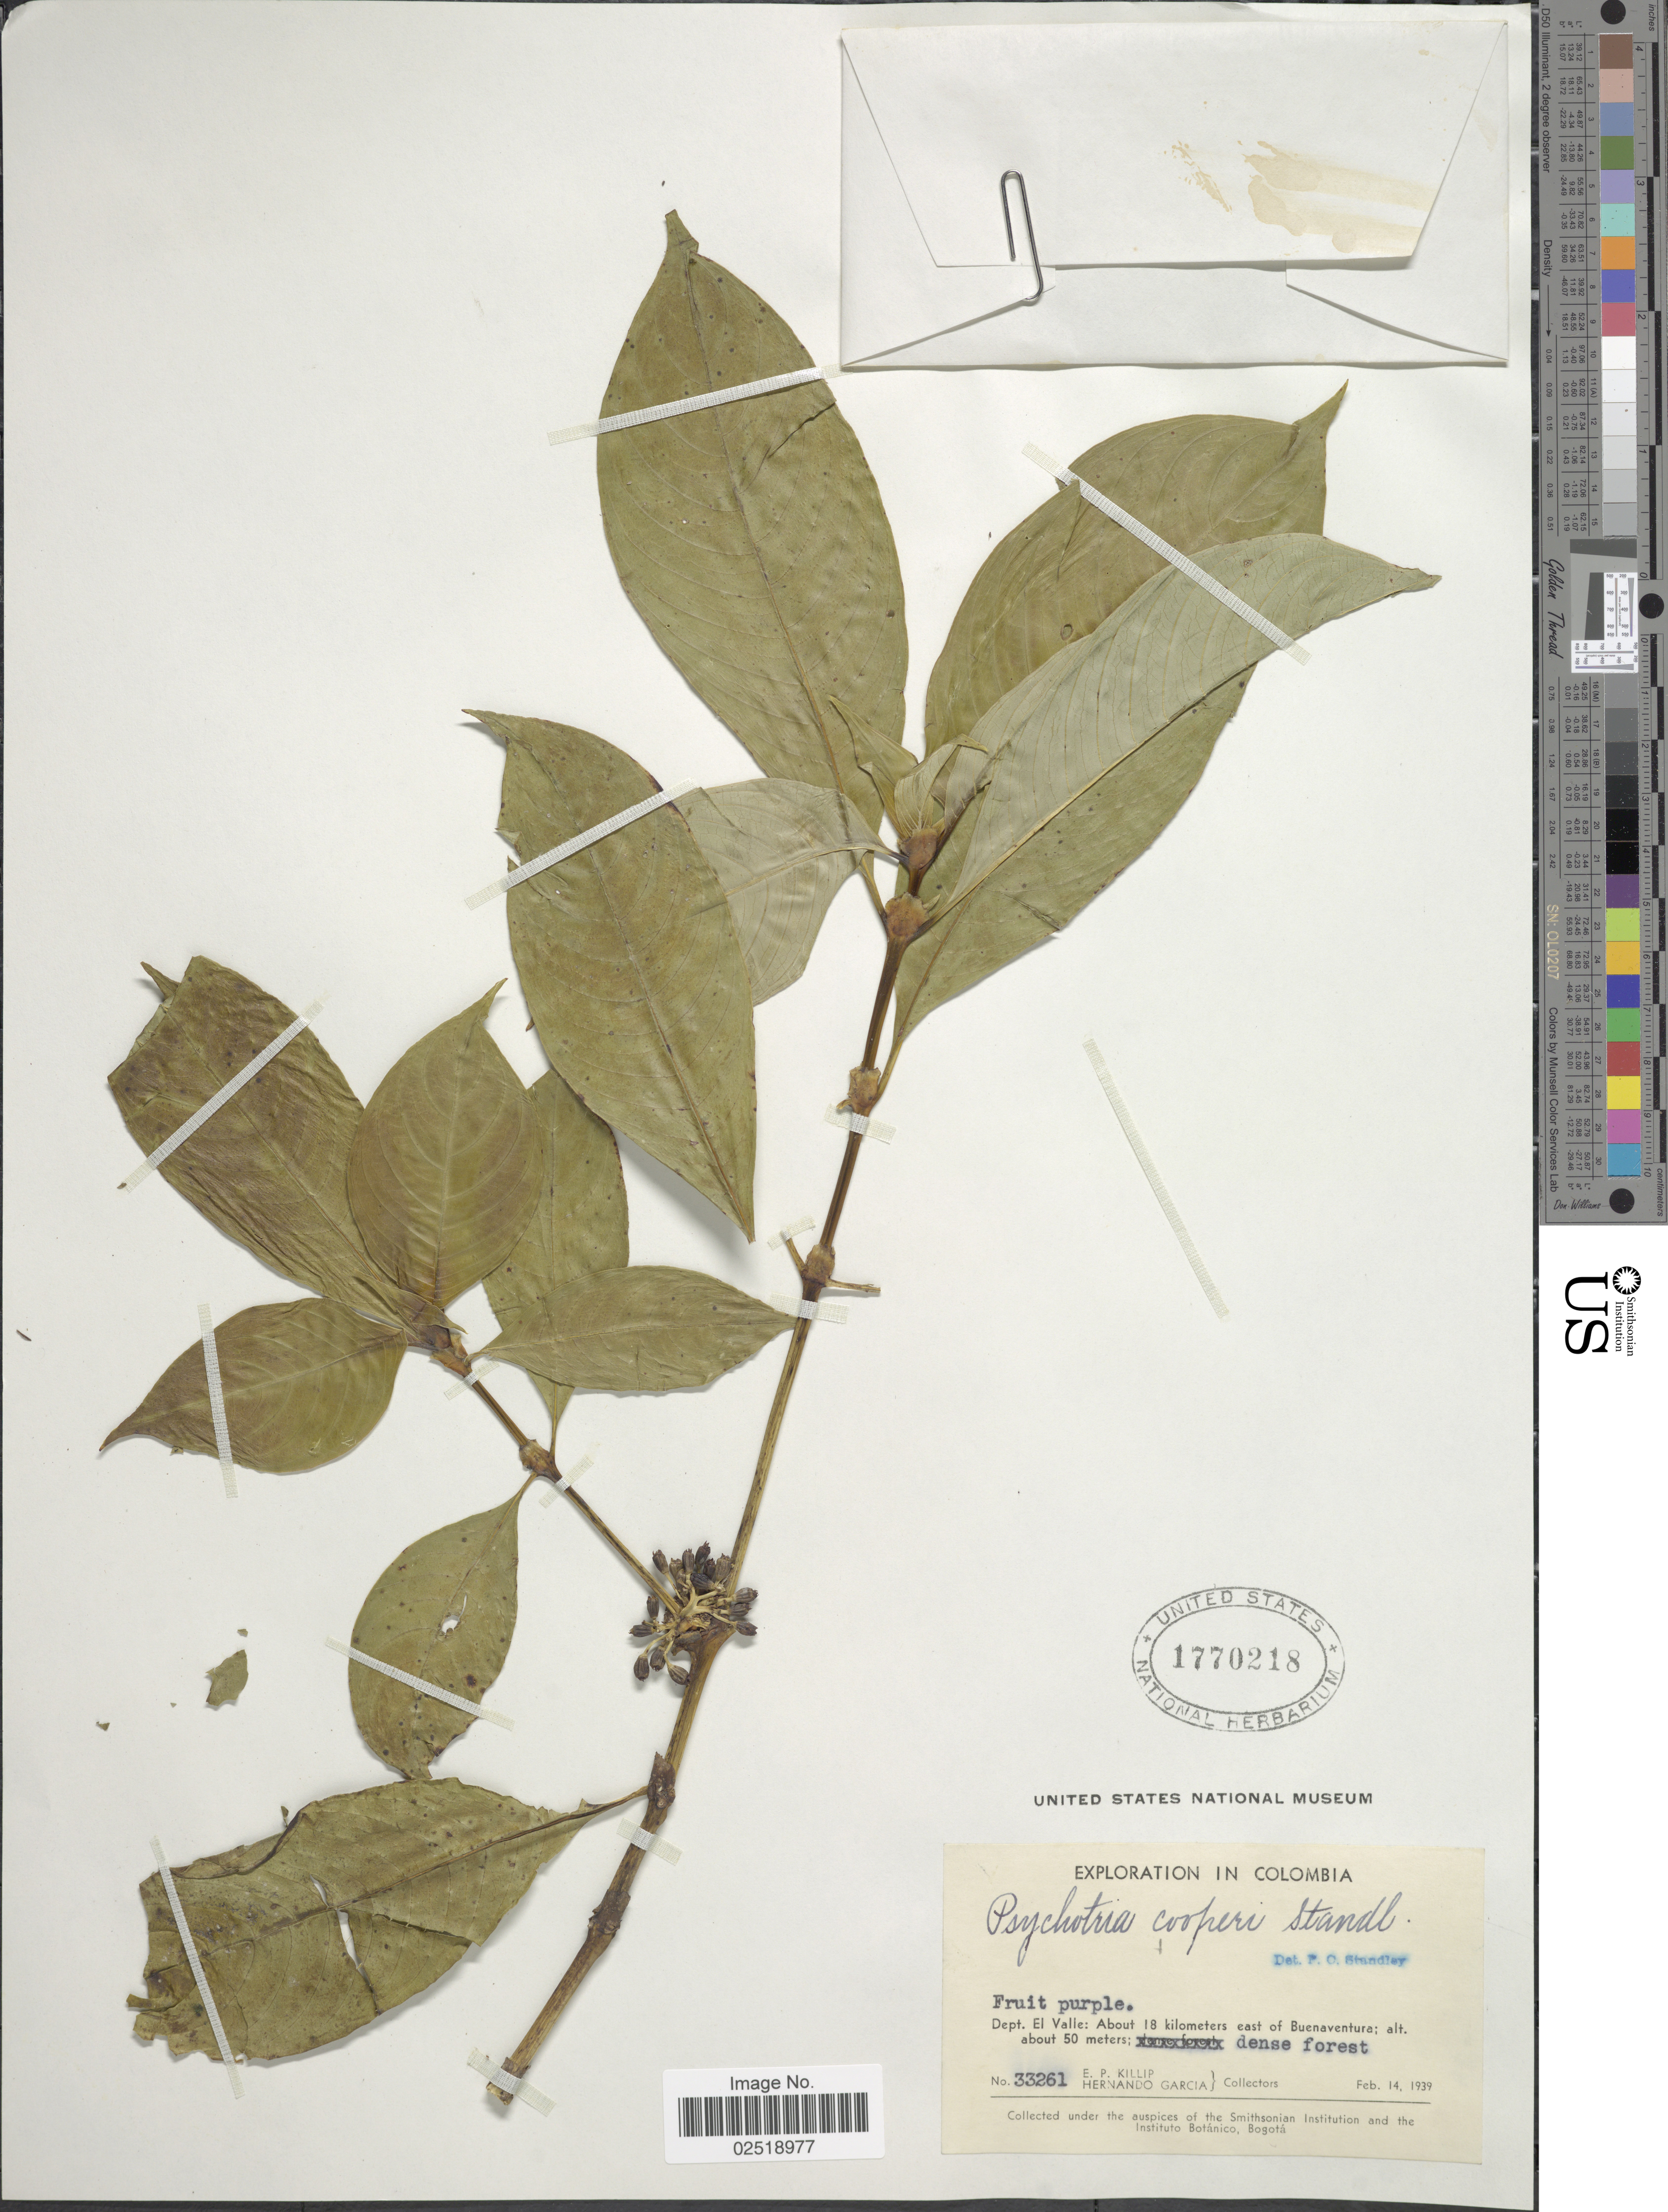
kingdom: Plantae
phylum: Tracheophyta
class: Magnoliopsida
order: Gentianales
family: Rubiaceae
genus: Psychotria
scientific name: Psychotria cooperi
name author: Standl.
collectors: E. P. Killip & H. Garcia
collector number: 33261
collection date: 1939-02-14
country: Colombia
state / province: Valle del Cauca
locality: Dept. El Valle: About 18 kilometers east of Buenaventura; dense forest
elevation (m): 50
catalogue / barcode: US 1770218